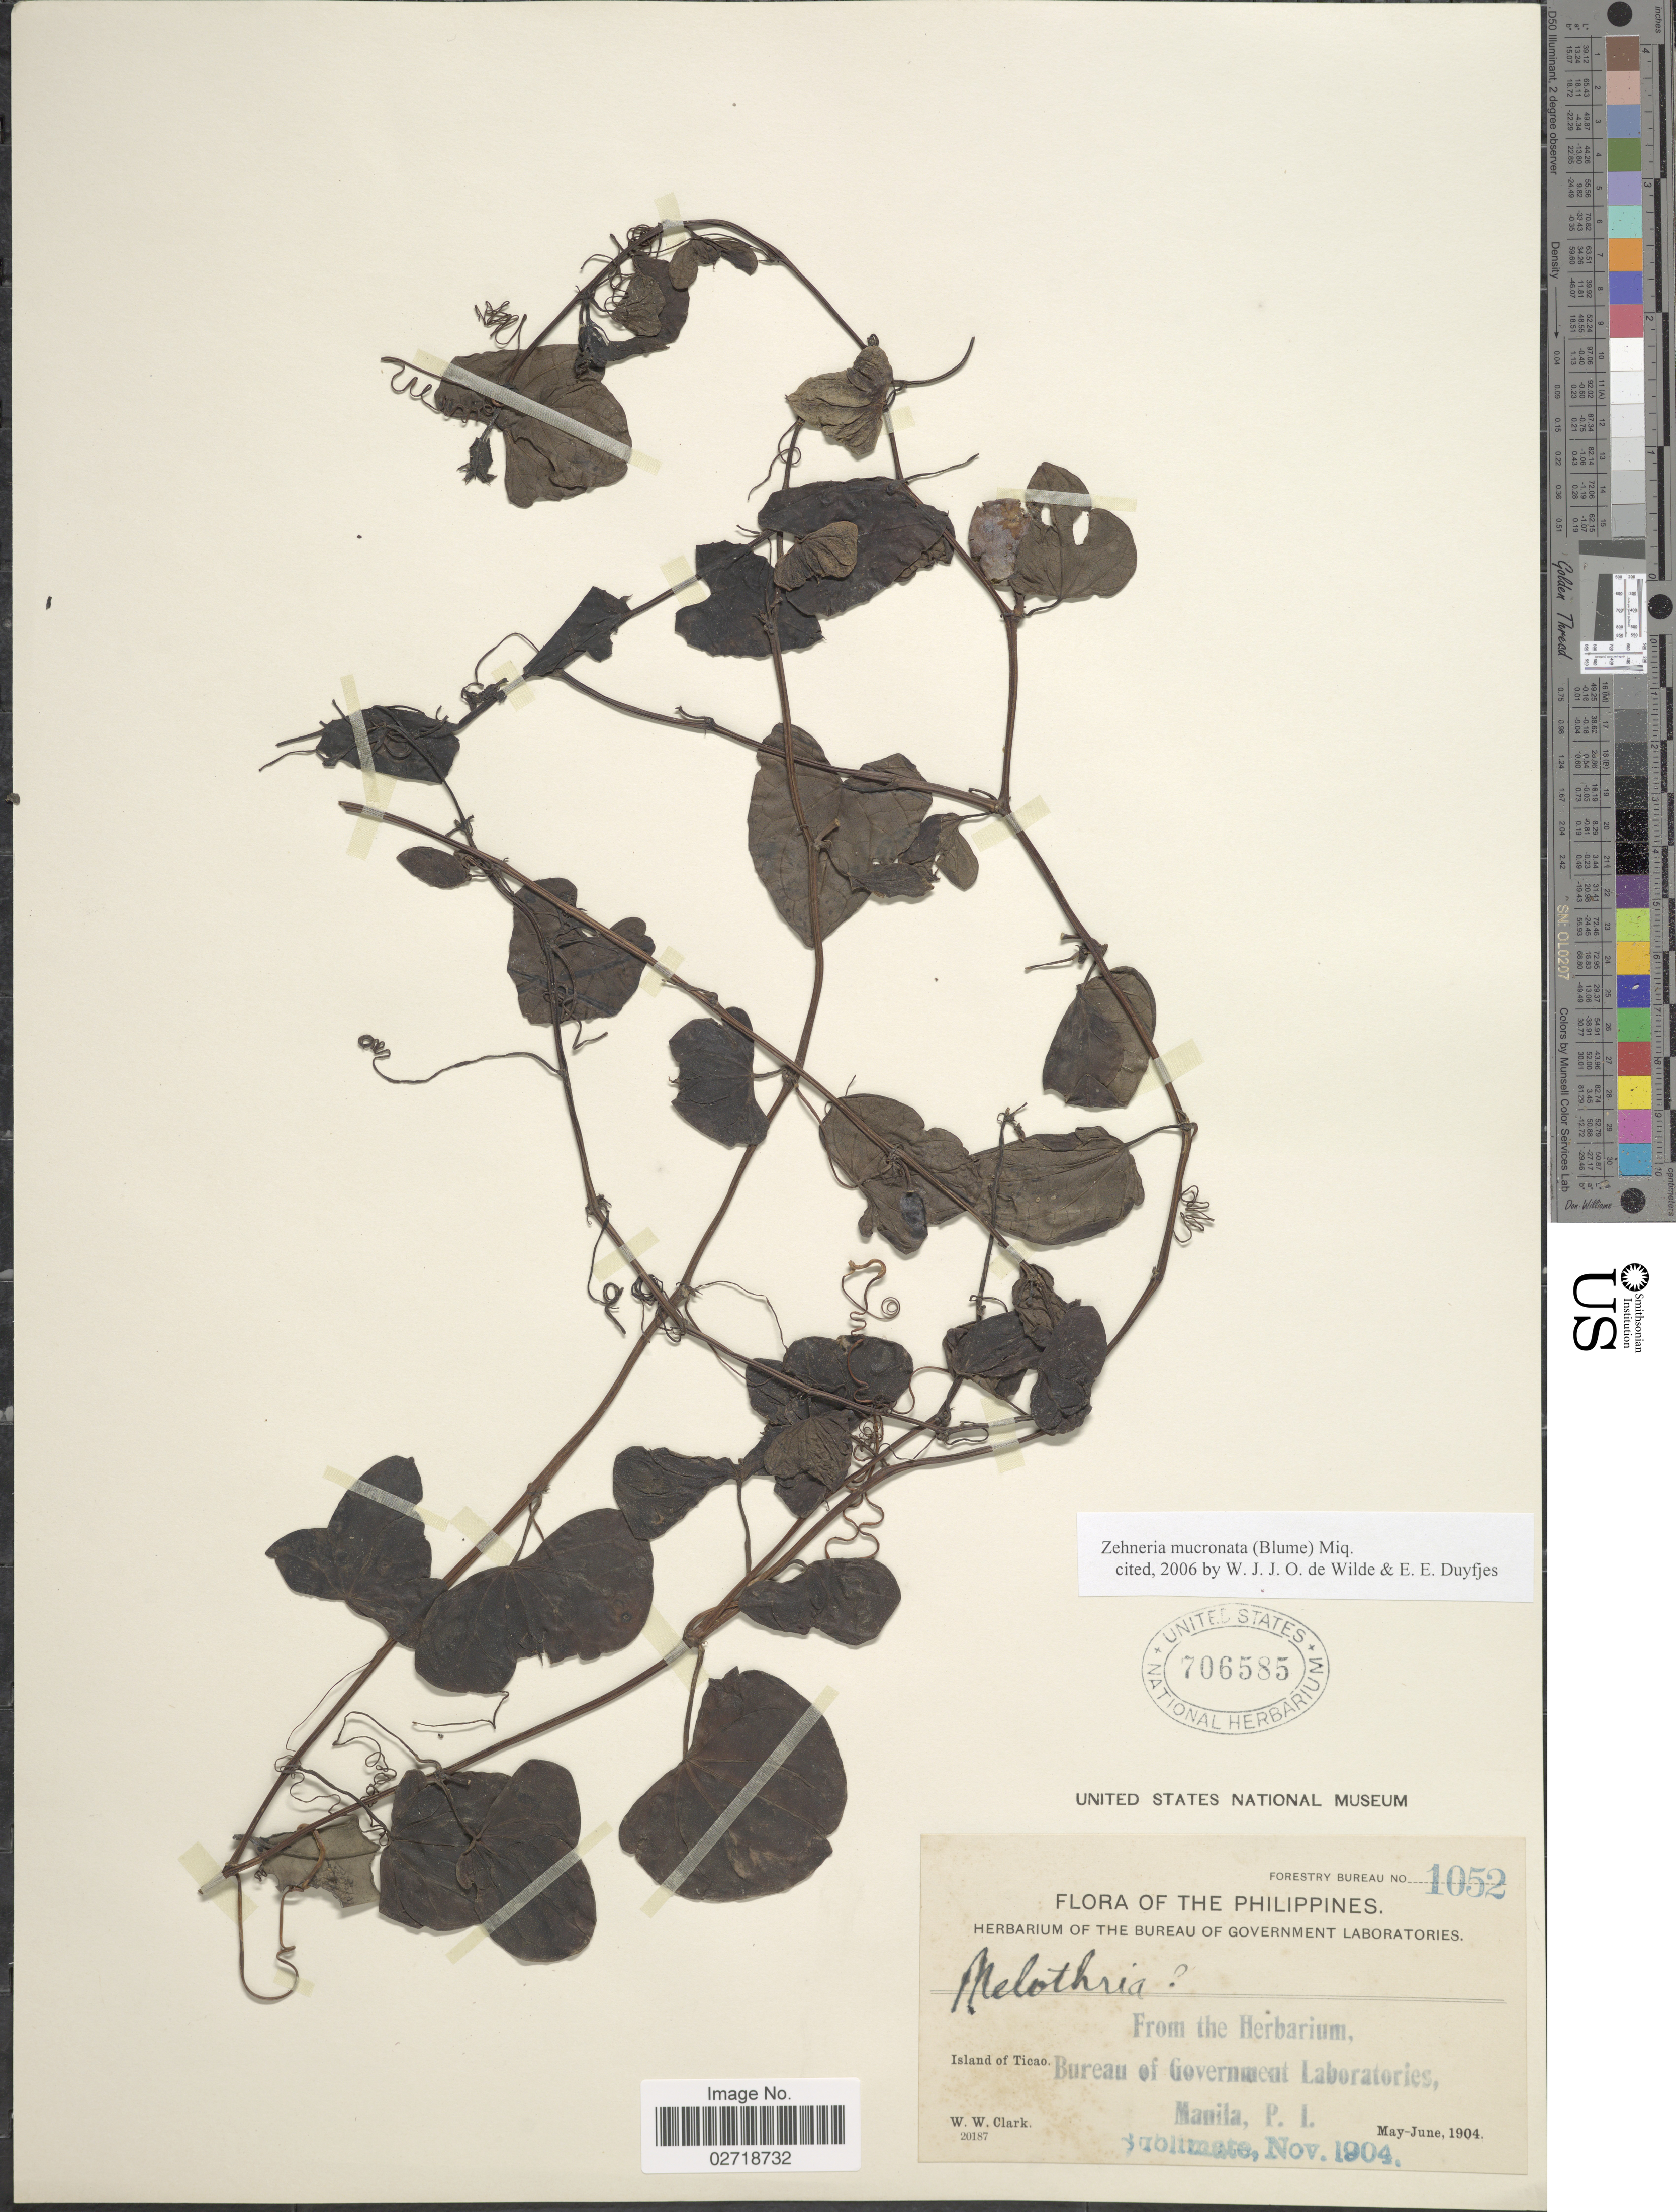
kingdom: Plantae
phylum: Tracheophyta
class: Magnoliopsida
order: Cucurbitales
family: Cucurbitaceae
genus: Zehneria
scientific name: Zehneria mucronata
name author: (Blume) Miq.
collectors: W. W. Clark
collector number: Forestry Bureau 1052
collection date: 1904-05/1904-06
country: Philippines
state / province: Bicol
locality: Island of Ticao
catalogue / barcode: US 706585